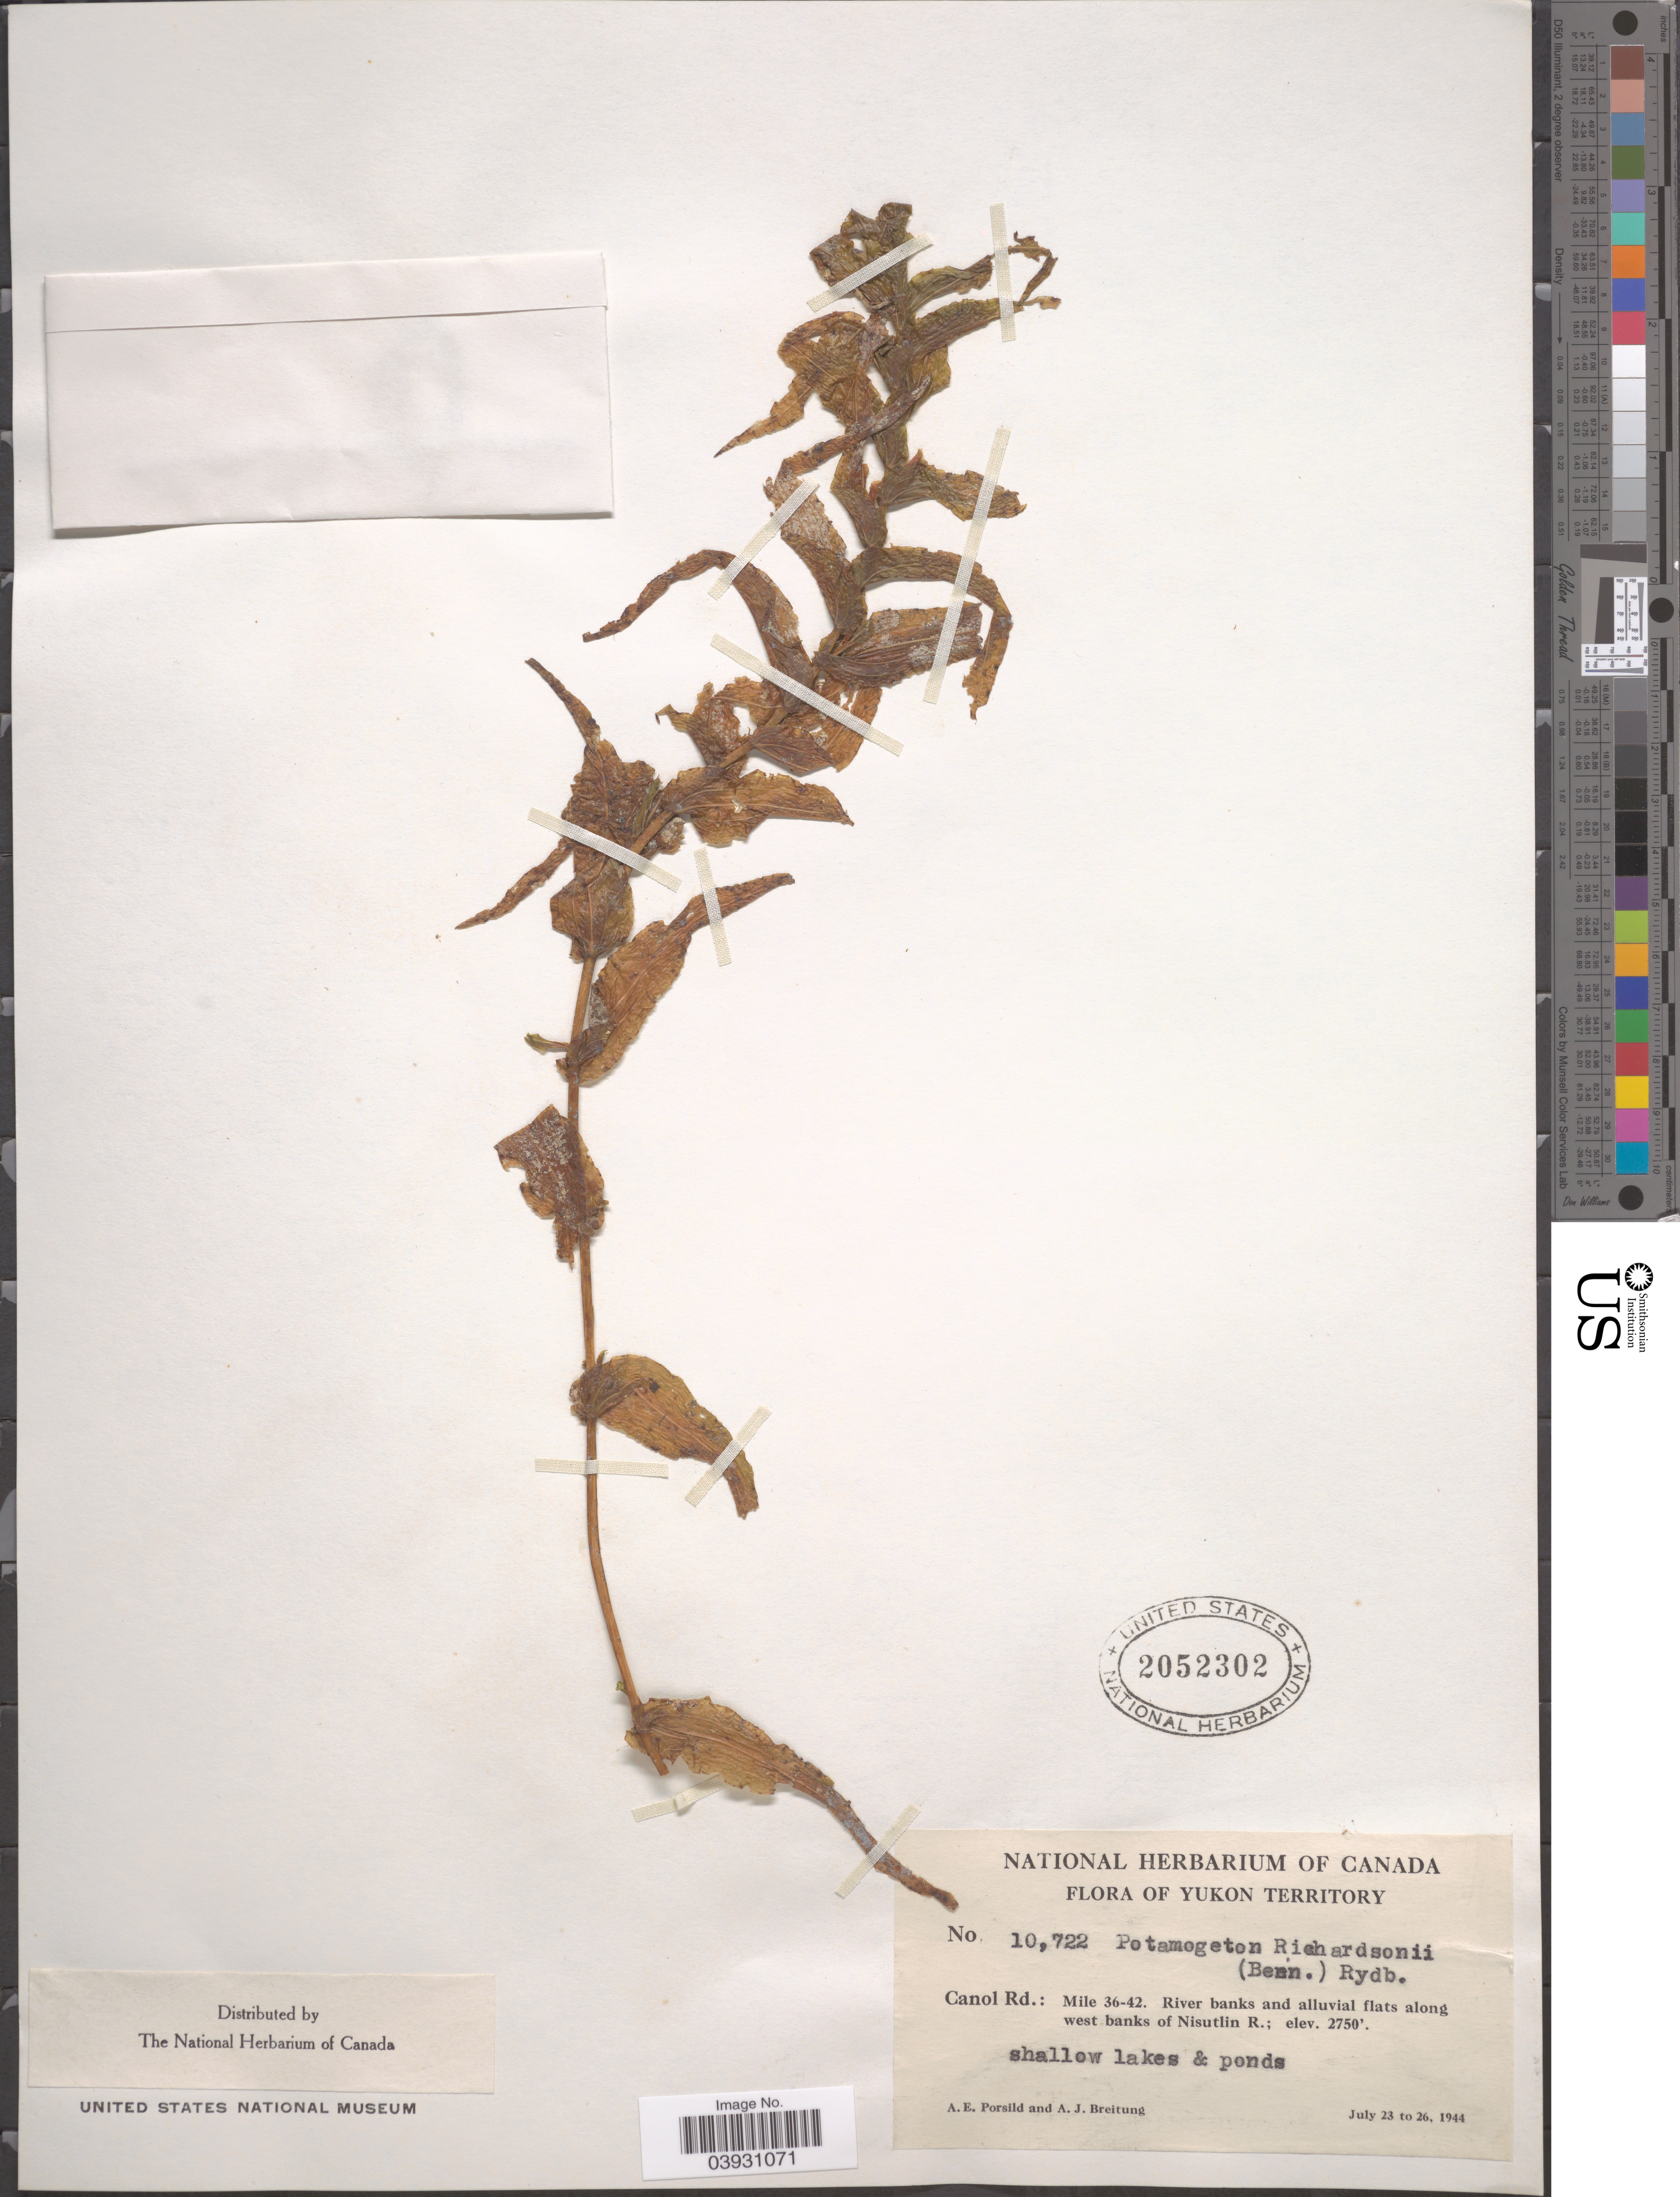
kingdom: Plantae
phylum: Tracheophyta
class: Liliopsida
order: Alismatales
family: Potamogetonaceae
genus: Potamogeton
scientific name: Potamogeton richardsonii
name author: (A.W. Benn.) Rydb.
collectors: A. E. Porsild & A. Breitung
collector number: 10722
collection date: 1944-07-23/1944-07-26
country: Canada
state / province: Yukon Territory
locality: Canol Rd.: Mile 36-42. River banks and alluvial flats along west banks of Nisutlin R.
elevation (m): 838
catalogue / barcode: US 2052302